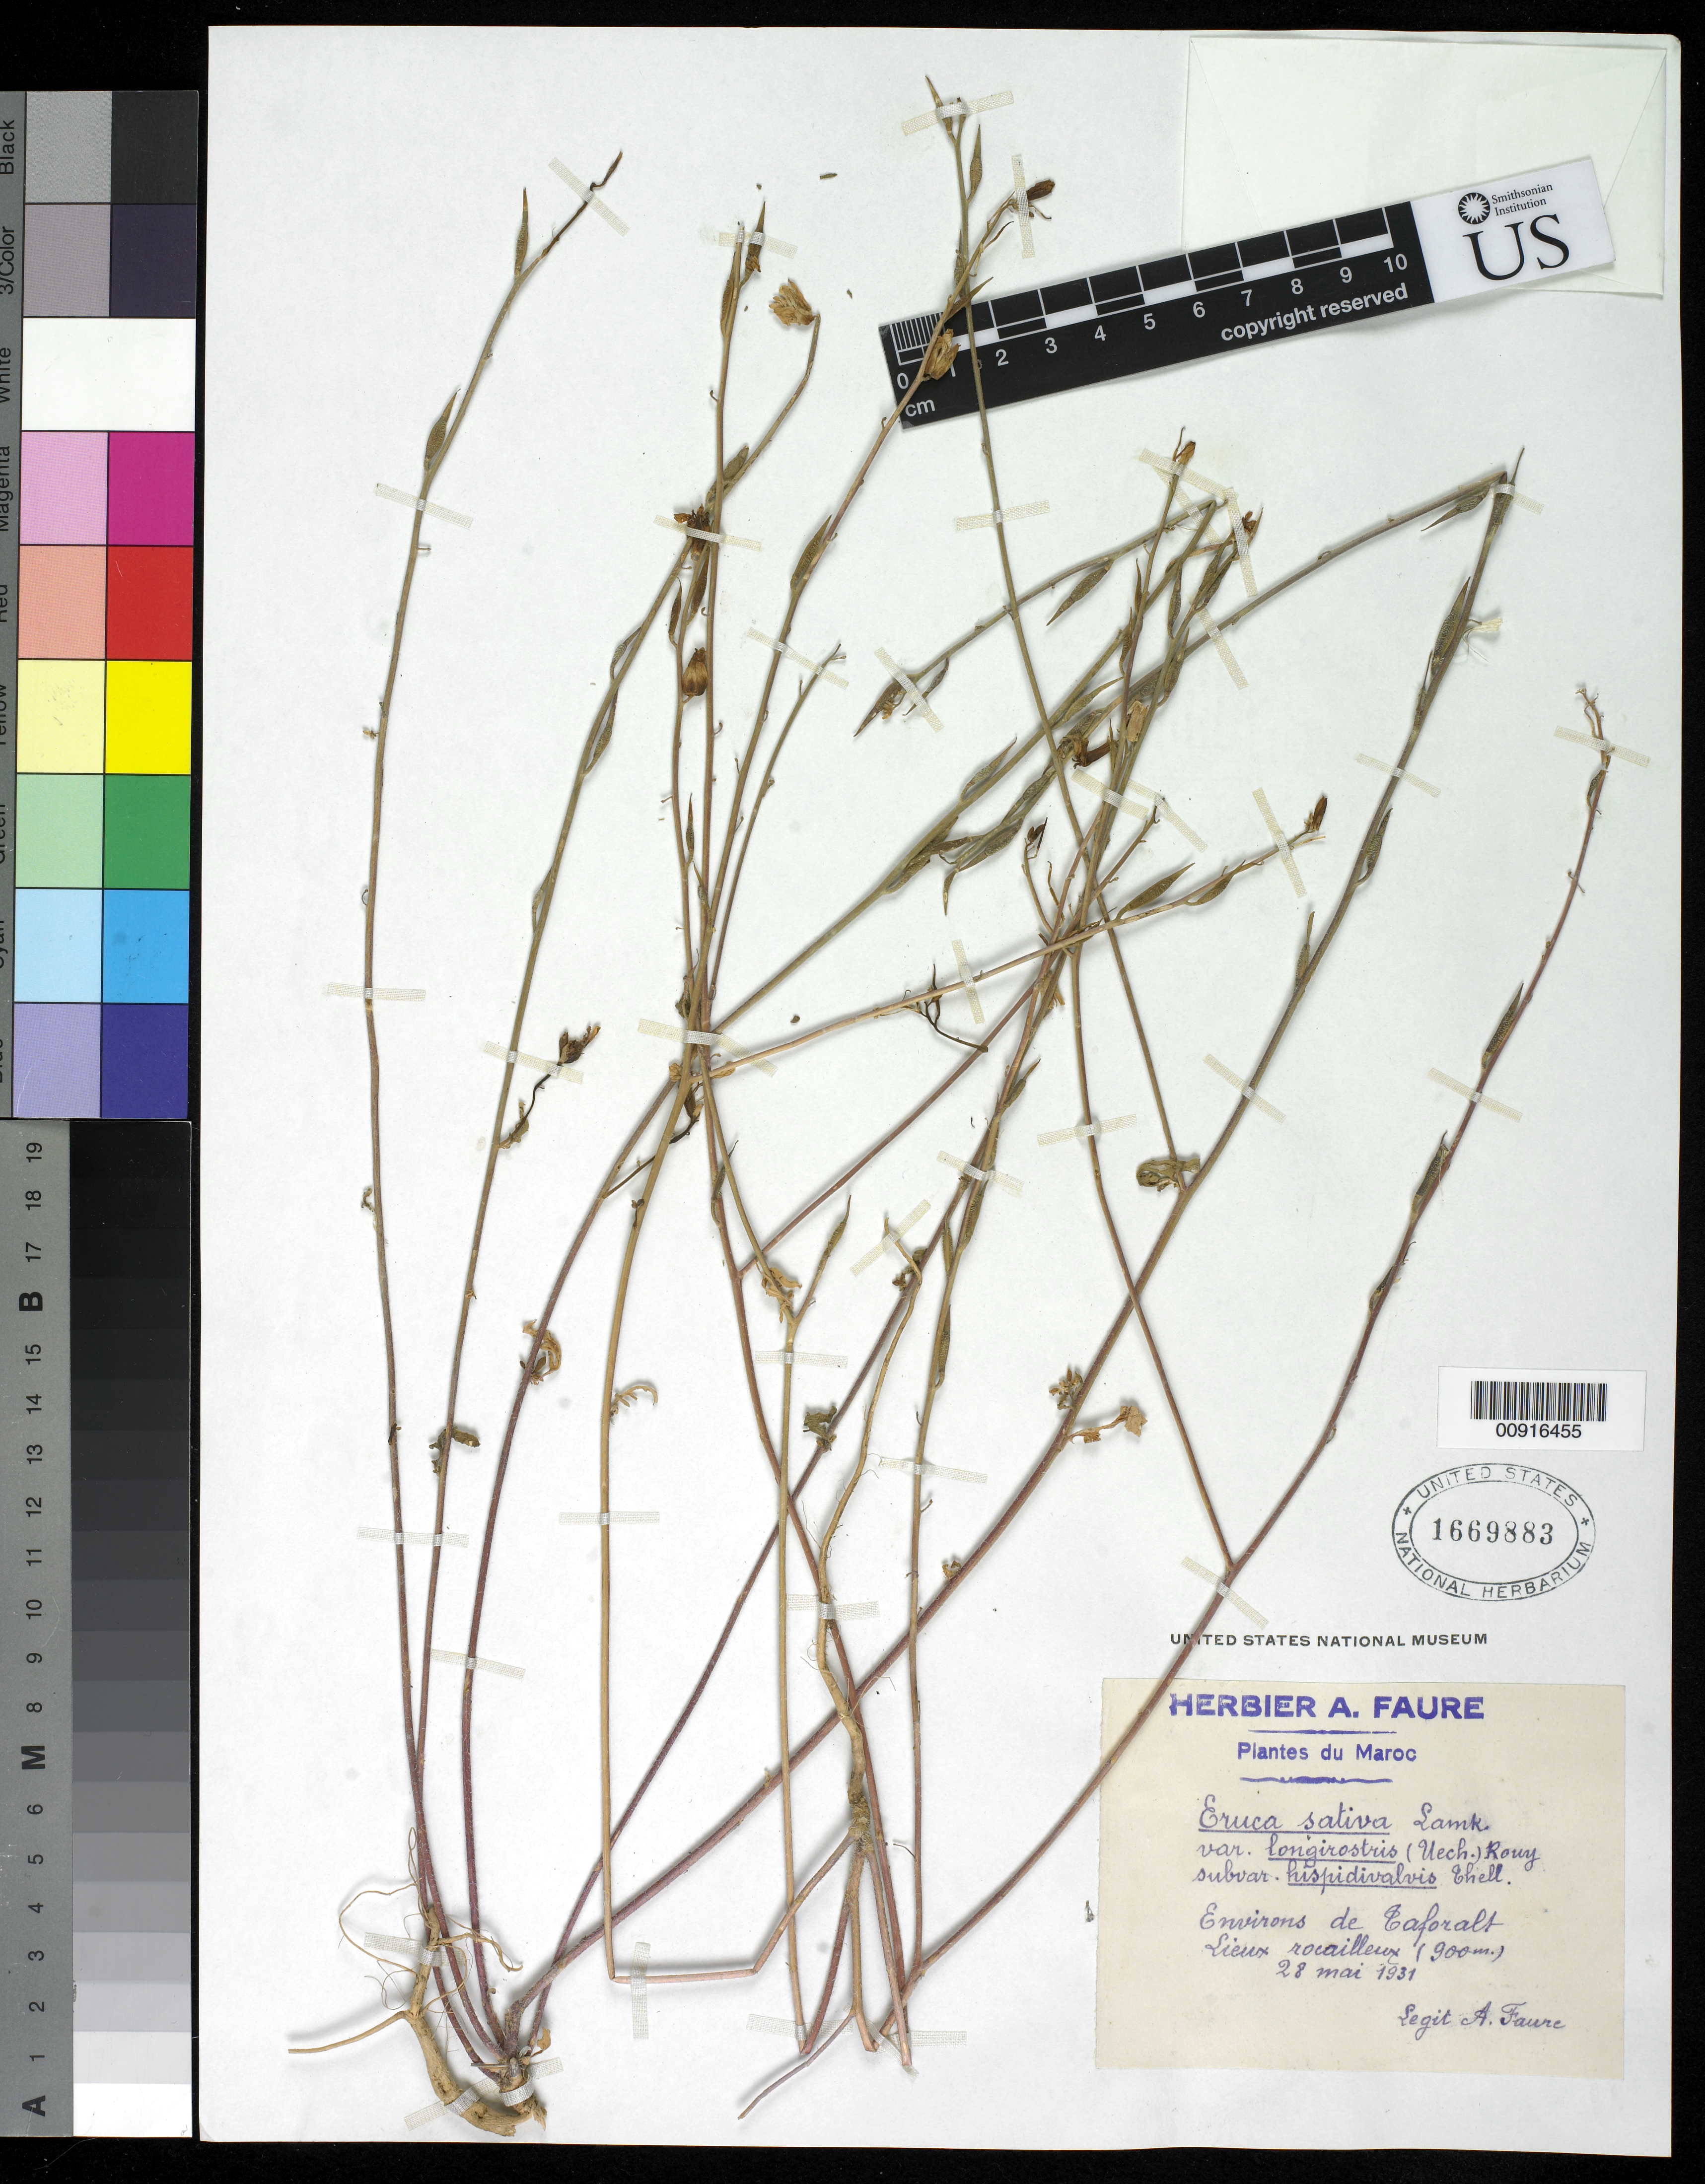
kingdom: Plantae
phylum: Tracheophyta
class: Magnoliopsida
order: Brassicales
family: Brassicaceae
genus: Eruca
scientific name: Eruca sativa subsp. hispidivalvis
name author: Mill.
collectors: A. Faure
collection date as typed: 28 May 1931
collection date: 1931-05-28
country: Morocco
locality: Environs de [E]aforalt Lieux rocailleux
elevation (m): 900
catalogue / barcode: US 1669883